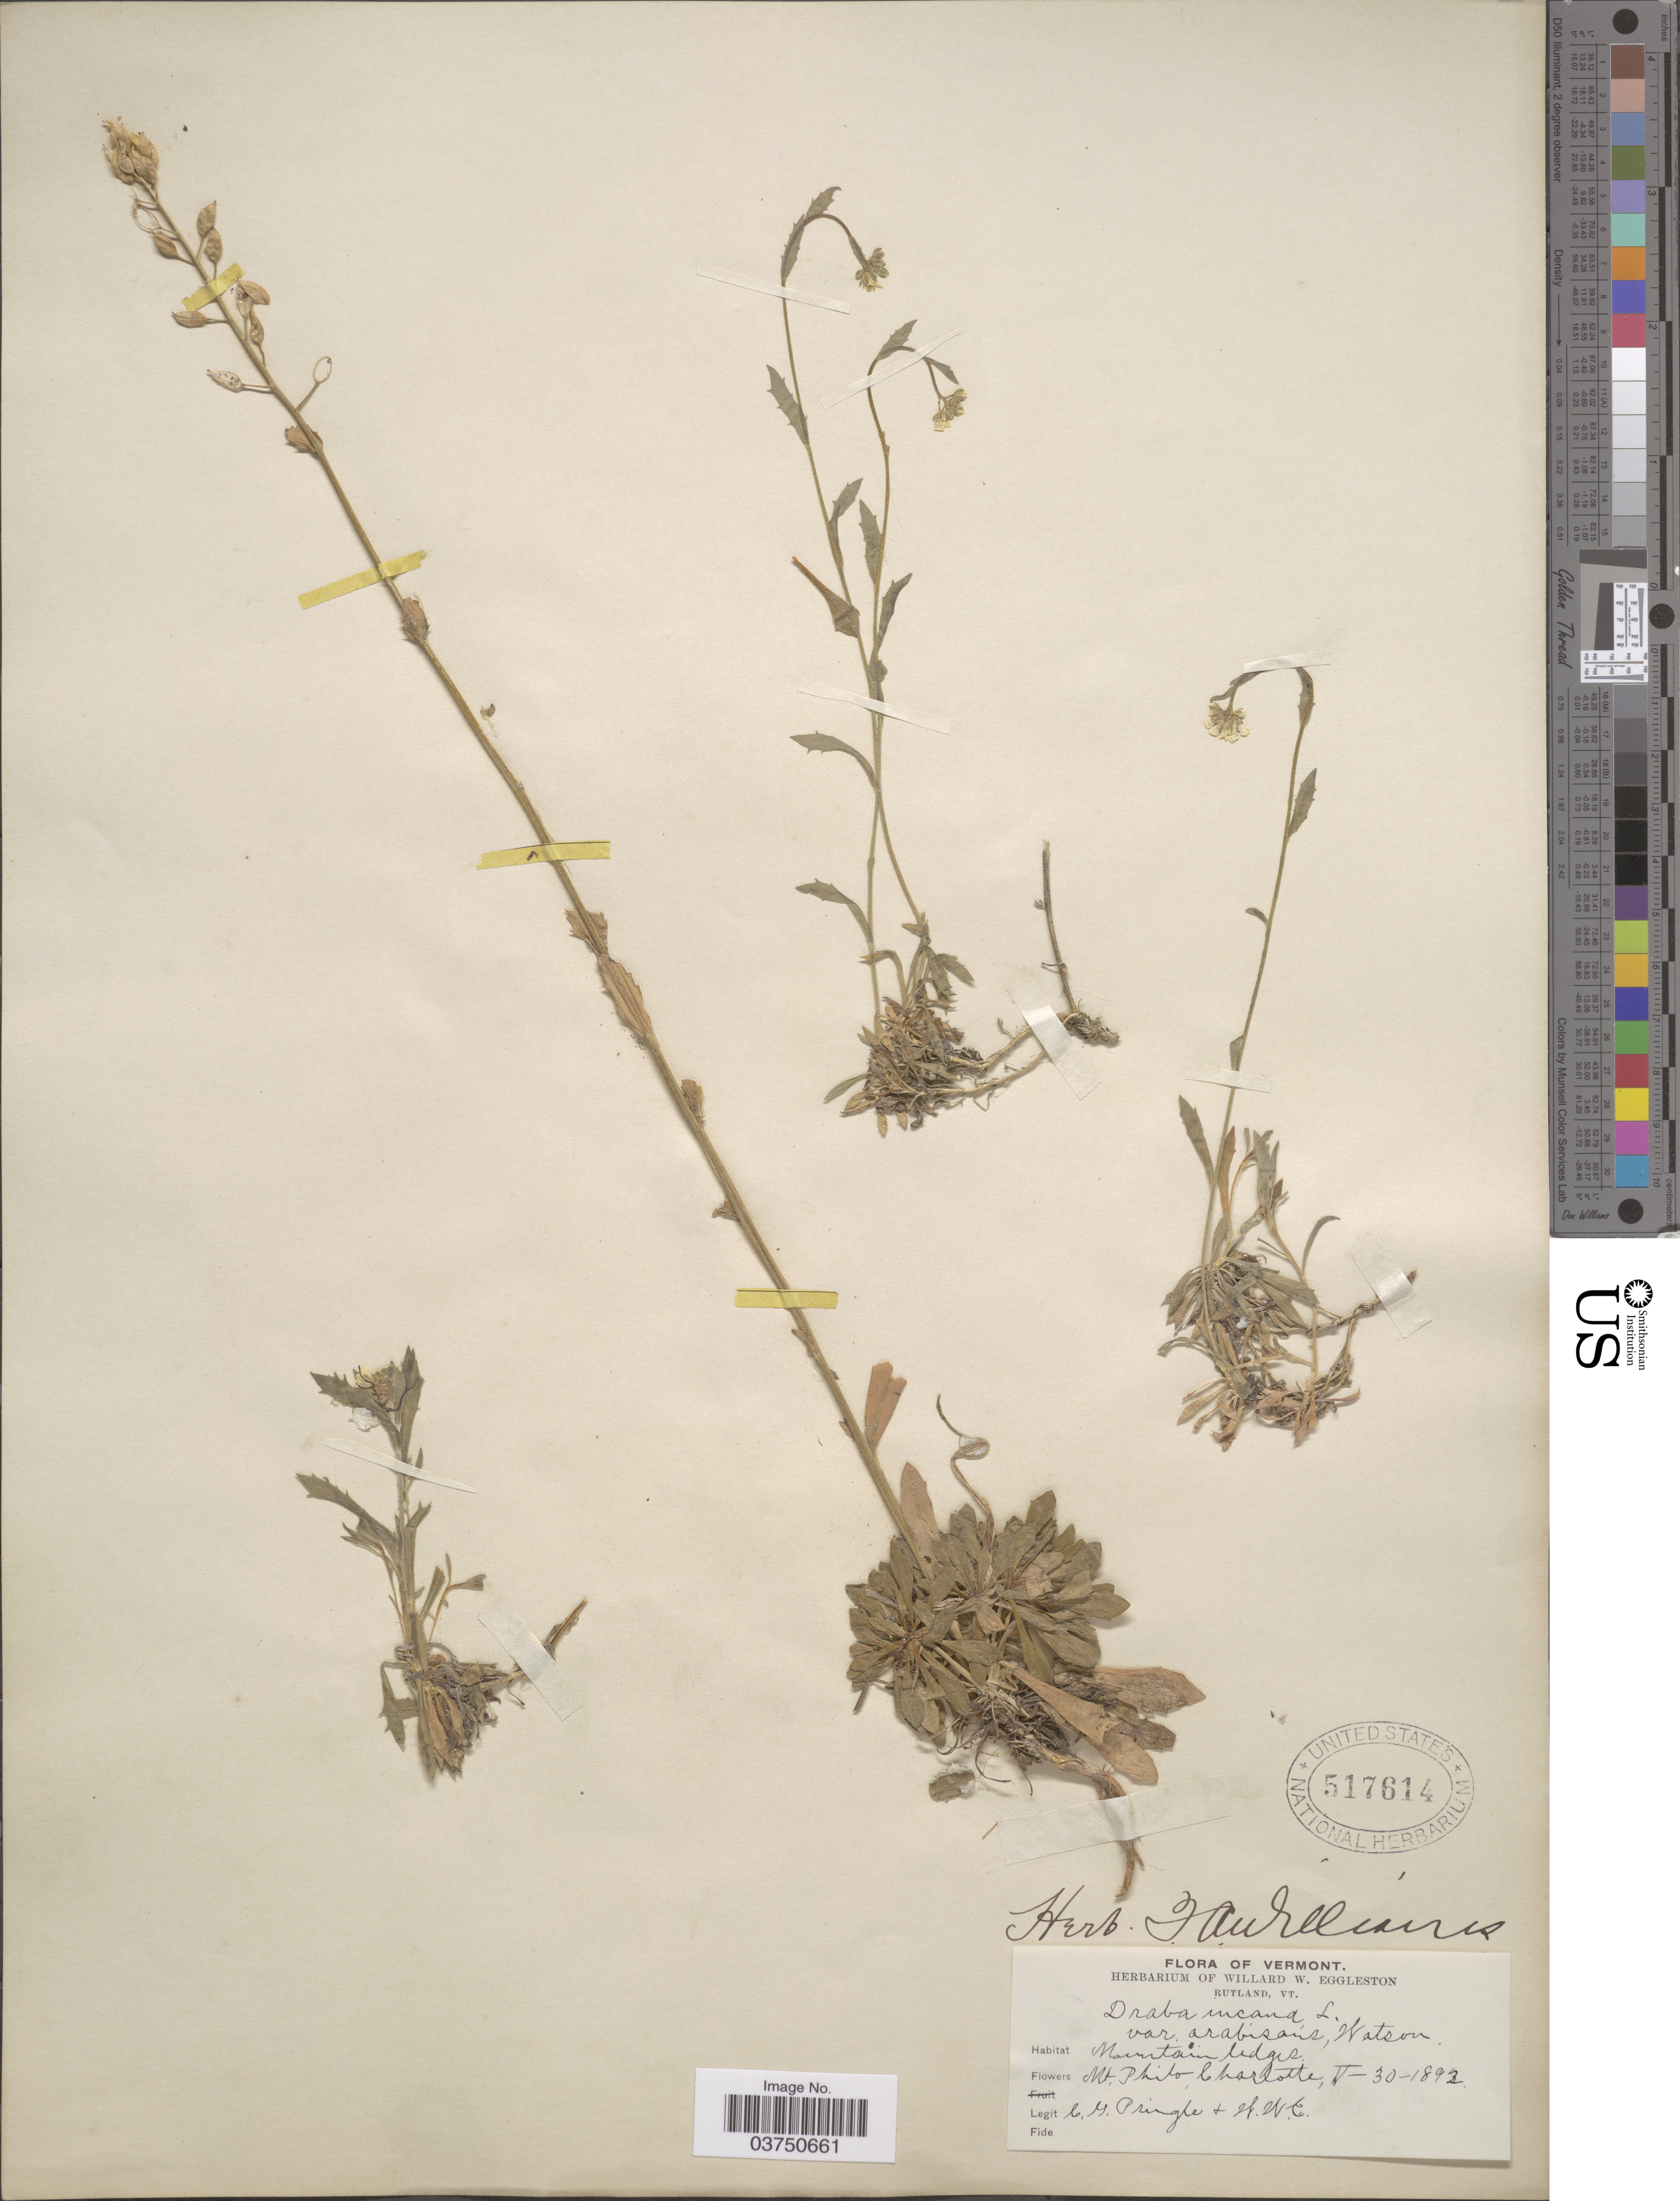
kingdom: Plantae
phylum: Tracheophyta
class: Magnoliopsida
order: Brassicales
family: Brassicaceae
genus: Draba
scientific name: Draba arabisans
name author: Michx.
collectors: C. G. Pringle & W. W. Eggleston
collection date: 1892-05-30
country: United States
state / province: Vermont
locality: Mountain ledges. Mt. Philo, Charlotte.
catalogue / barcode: US 517614